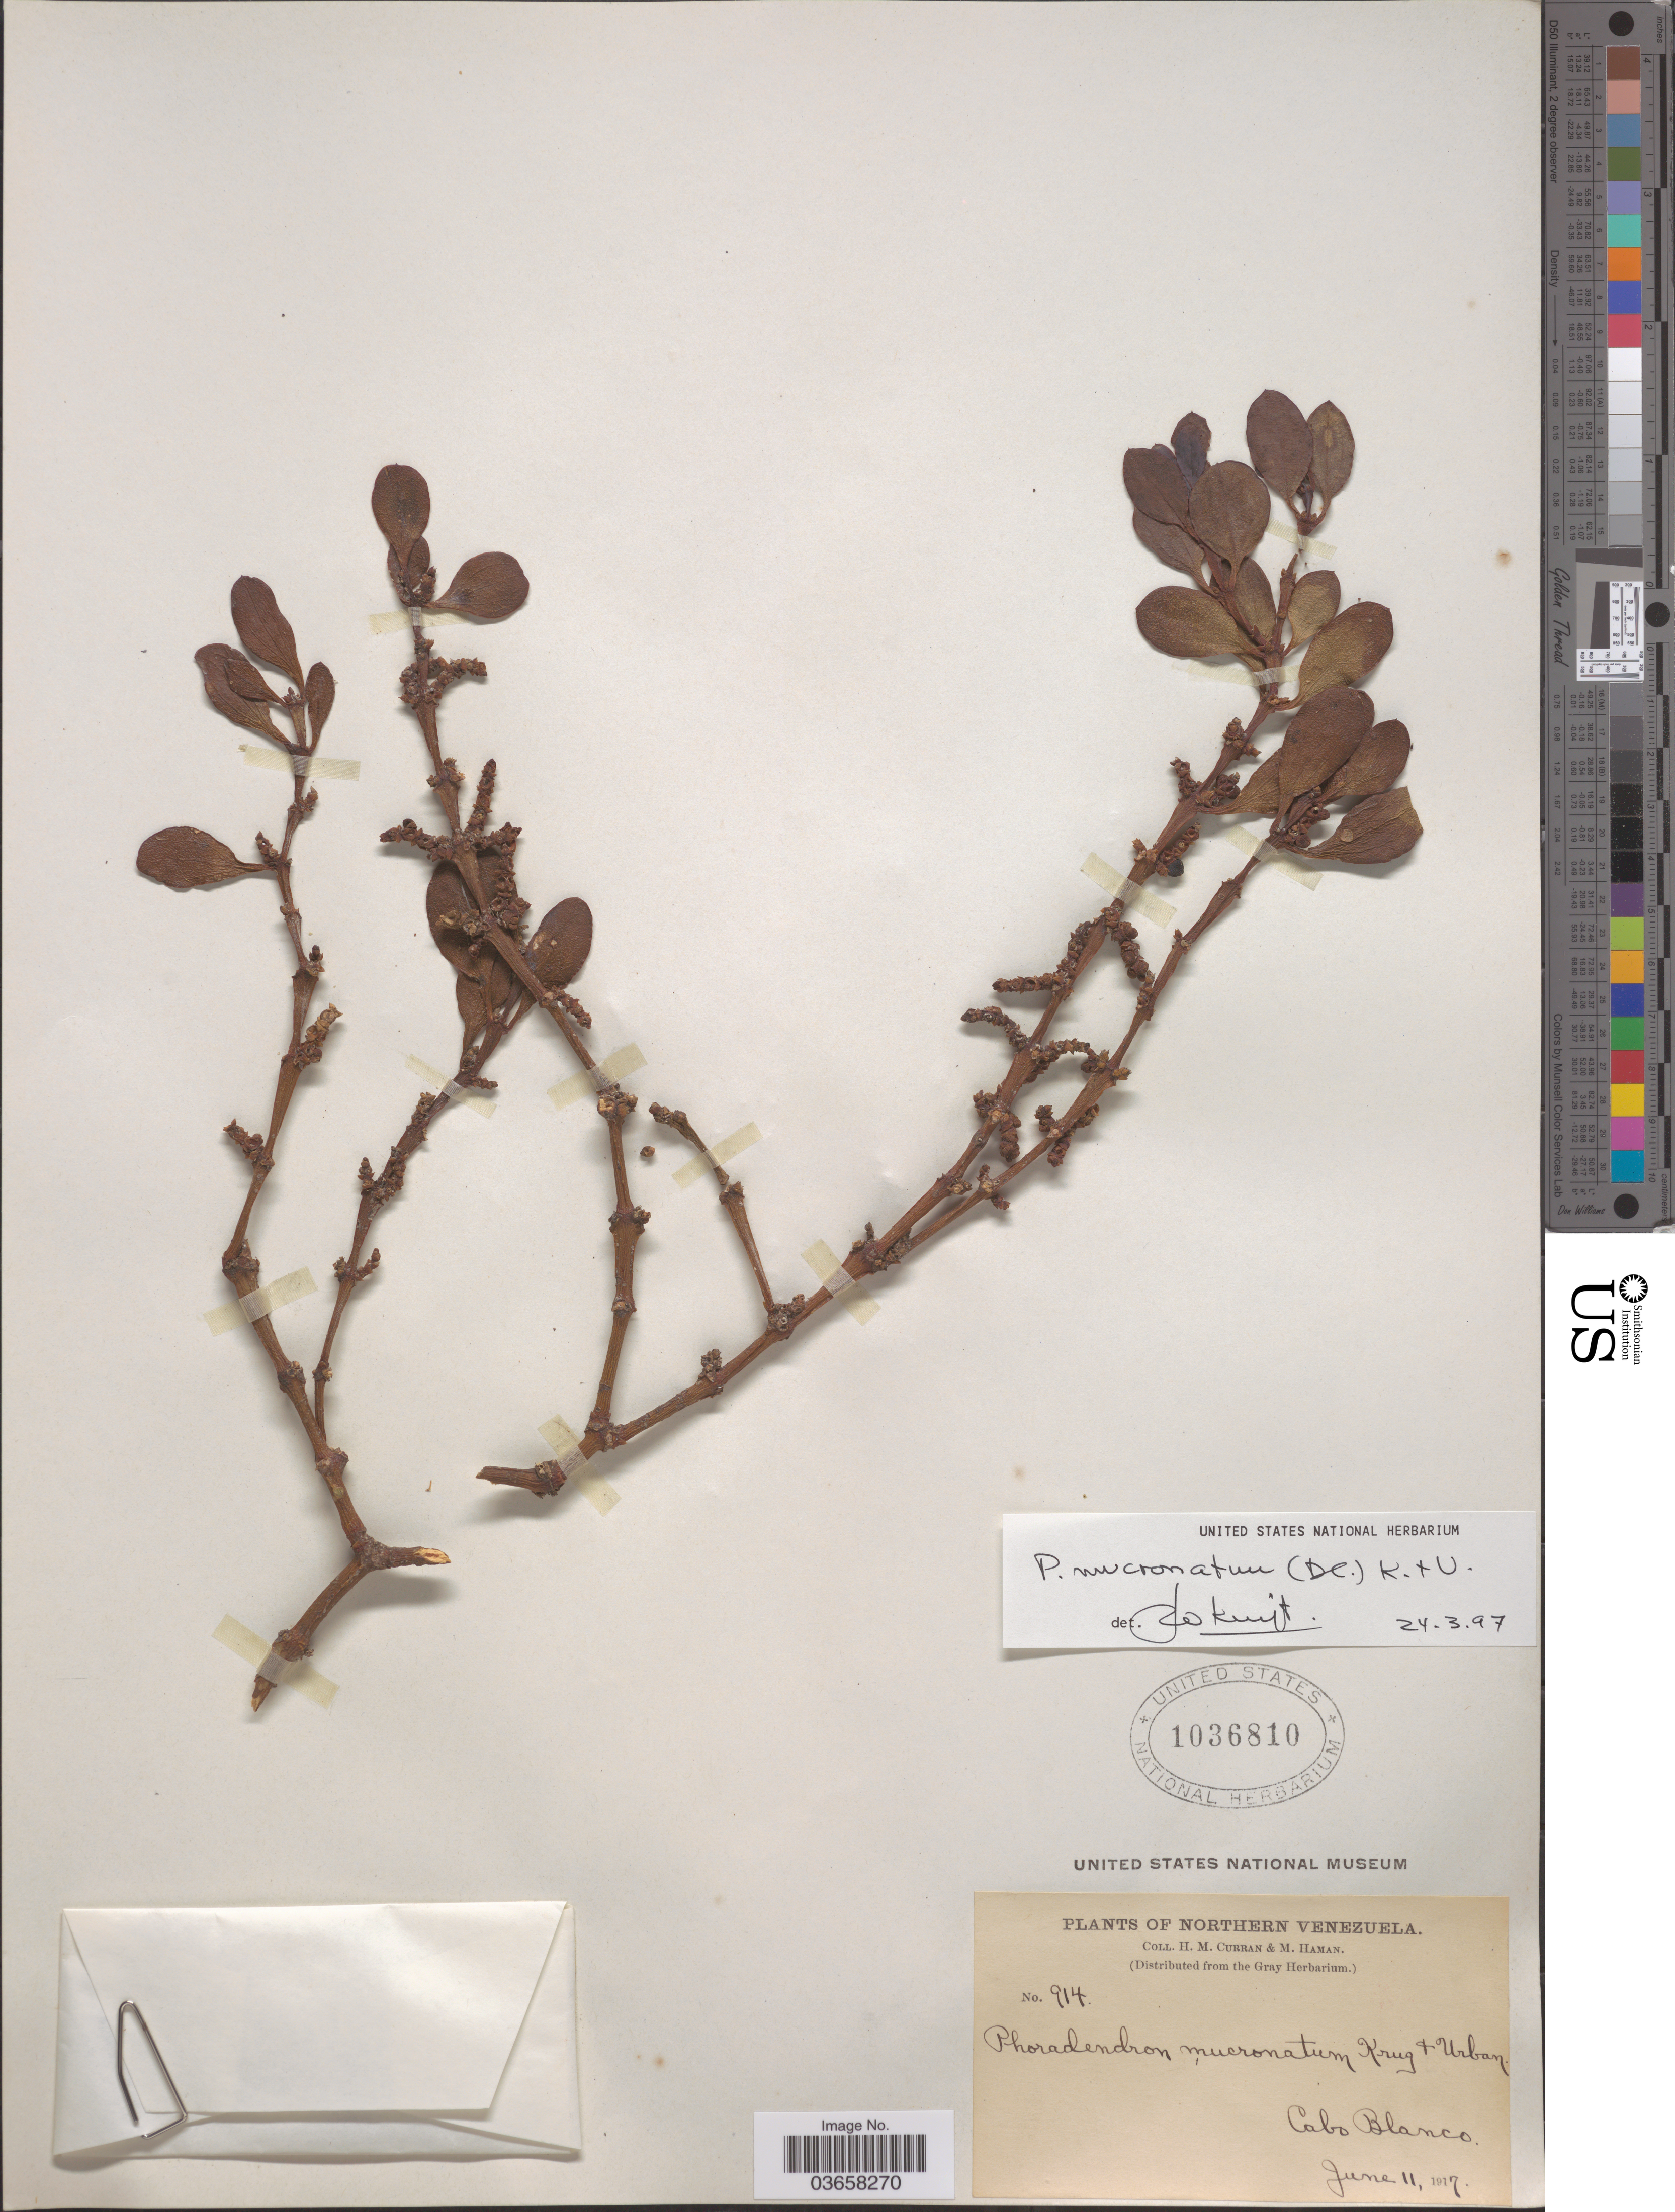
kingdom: Plantae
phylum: Tracheophyta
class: Magnoliopsida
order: Santalales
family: Viscaceae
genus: Phoradendron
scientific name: Phoradendron mucronatum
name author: (DC.) Krug & Urb.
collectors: H. M. Curran & M. Haman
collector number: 914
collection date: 1917-06-11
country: Venezuela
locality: Northern Venezuela. Cabo Blanco.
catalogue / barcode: US 1036810